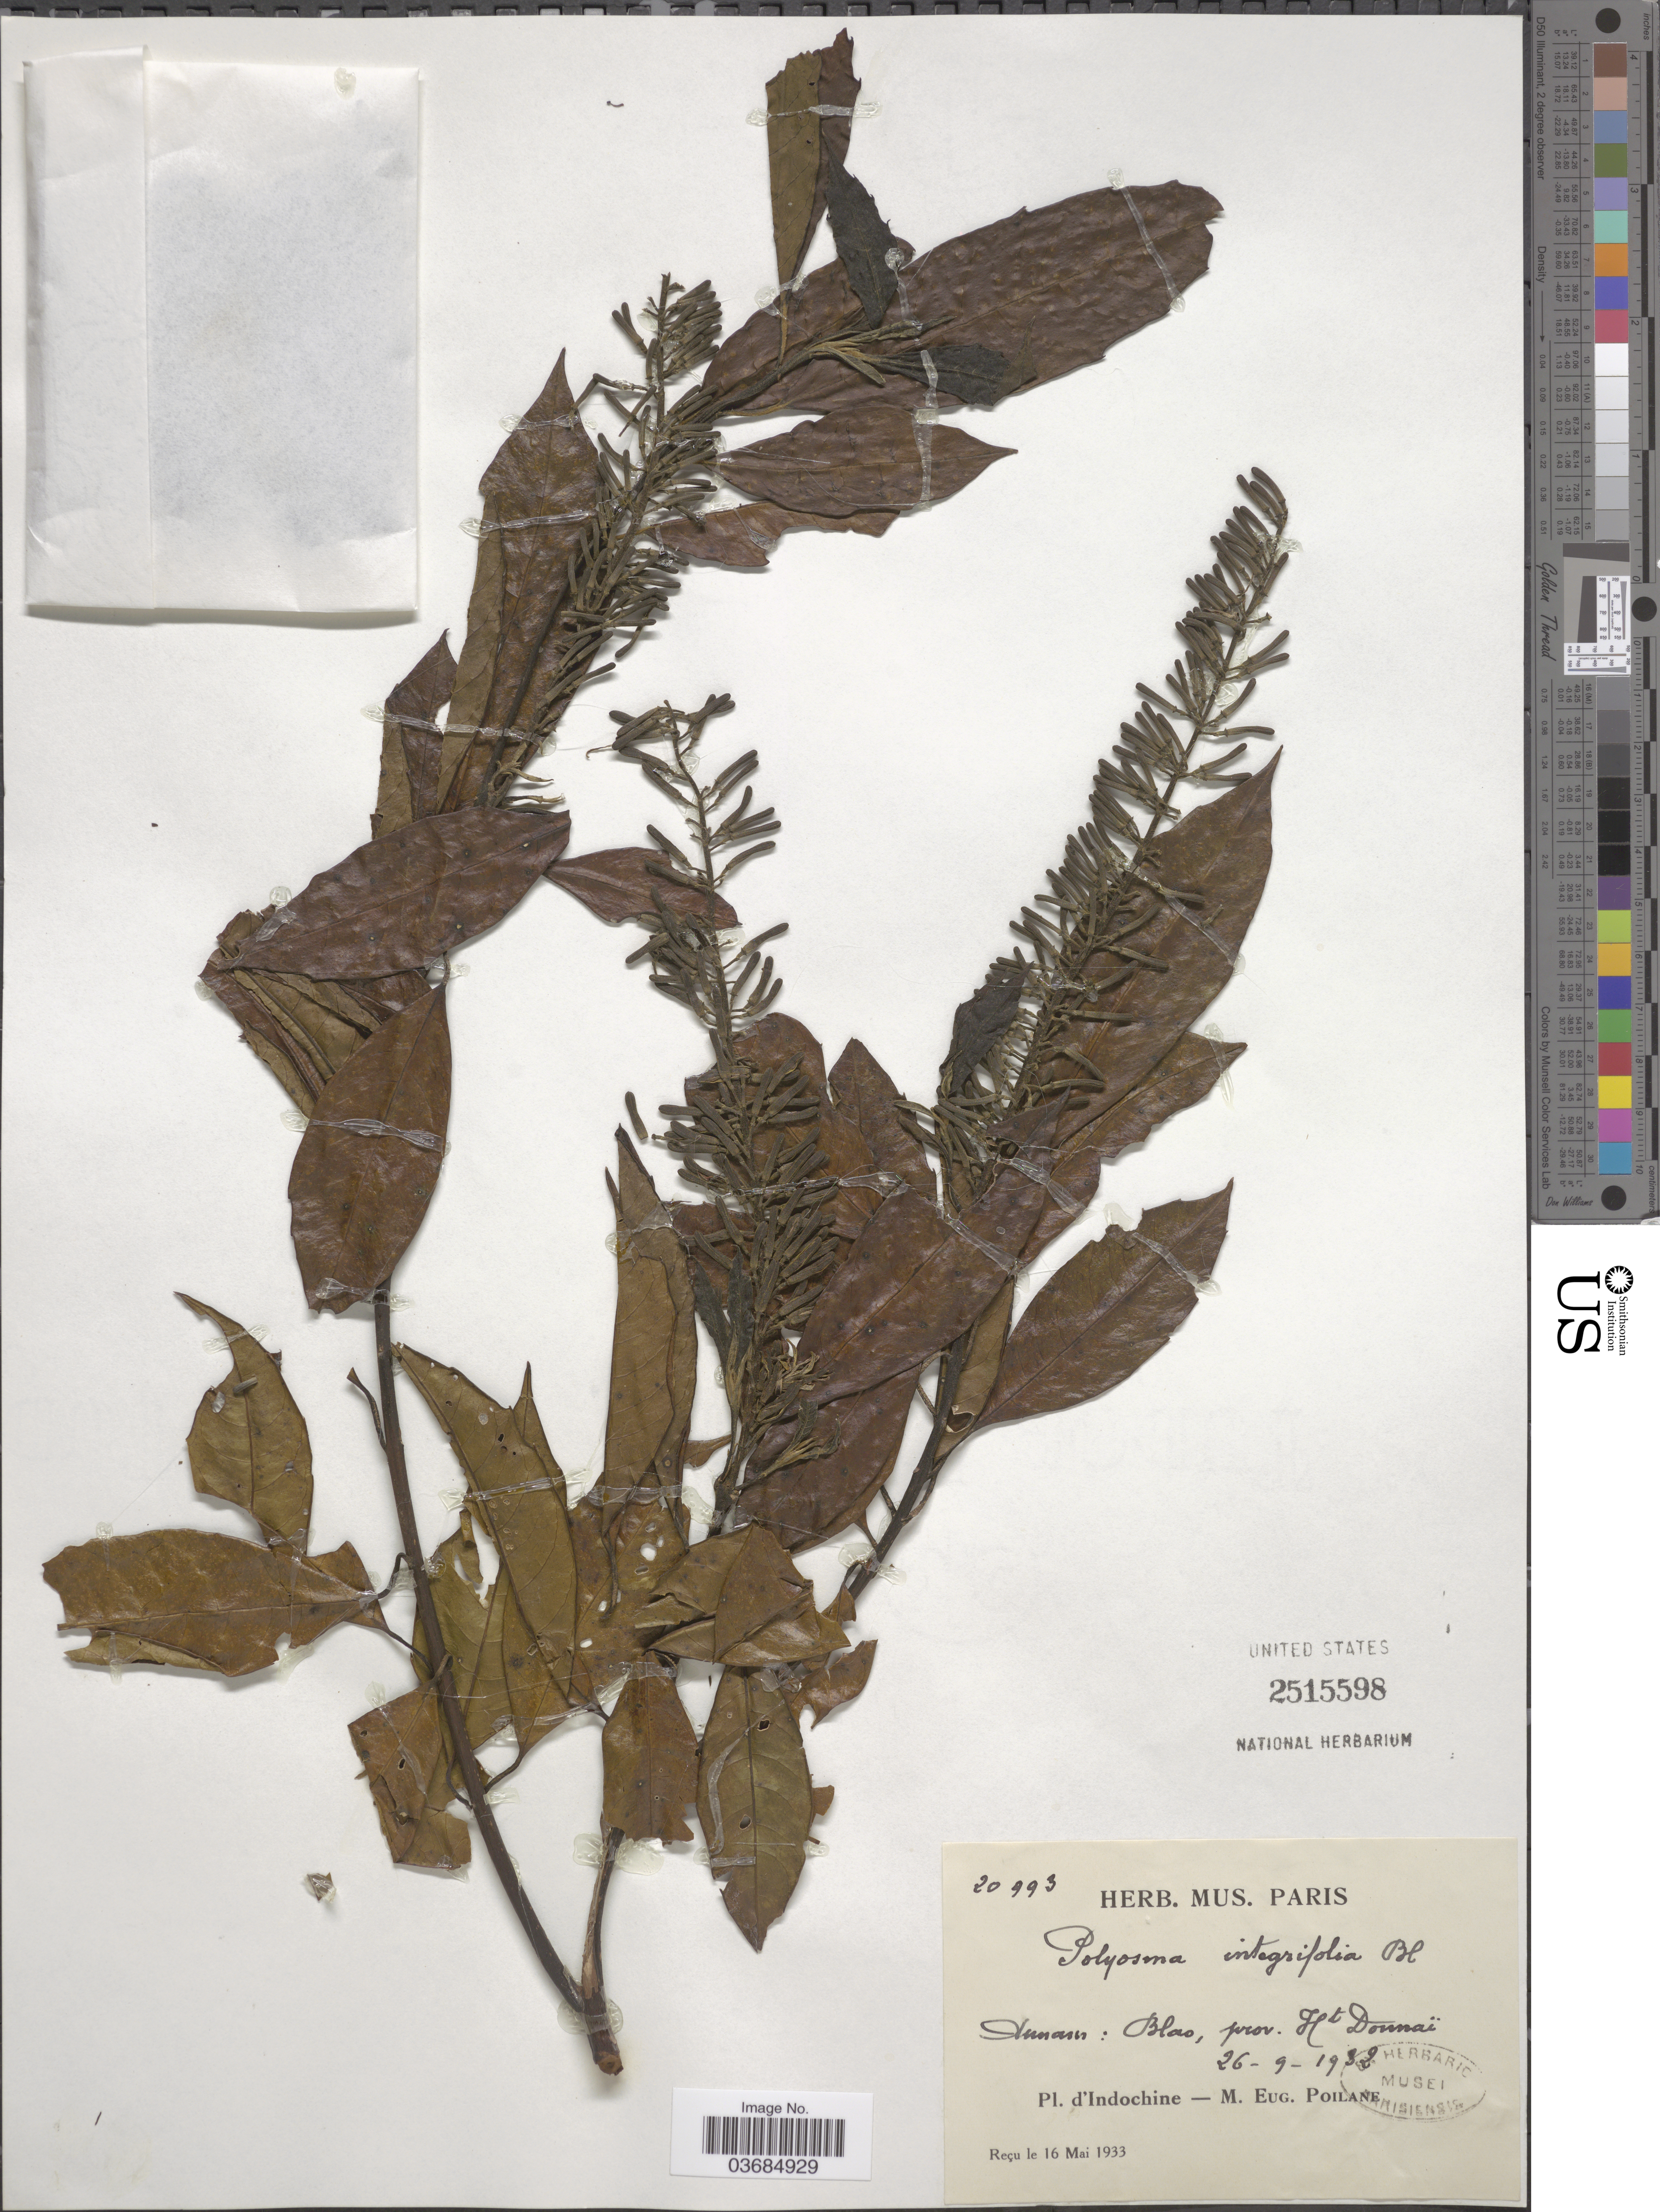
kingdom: Plantae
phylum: Tracheophyta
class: Magnoliopsida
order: Escalloniales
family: Escalloniaceae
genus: Polyosma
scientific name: Polyosma integrifolia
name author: Blume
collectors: M. Poilane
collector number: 20993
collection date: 1932-09-26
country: Vietnam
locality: Annam: Blao, prov. Ht Donnaï. Indochine.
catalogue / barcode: US 2515598